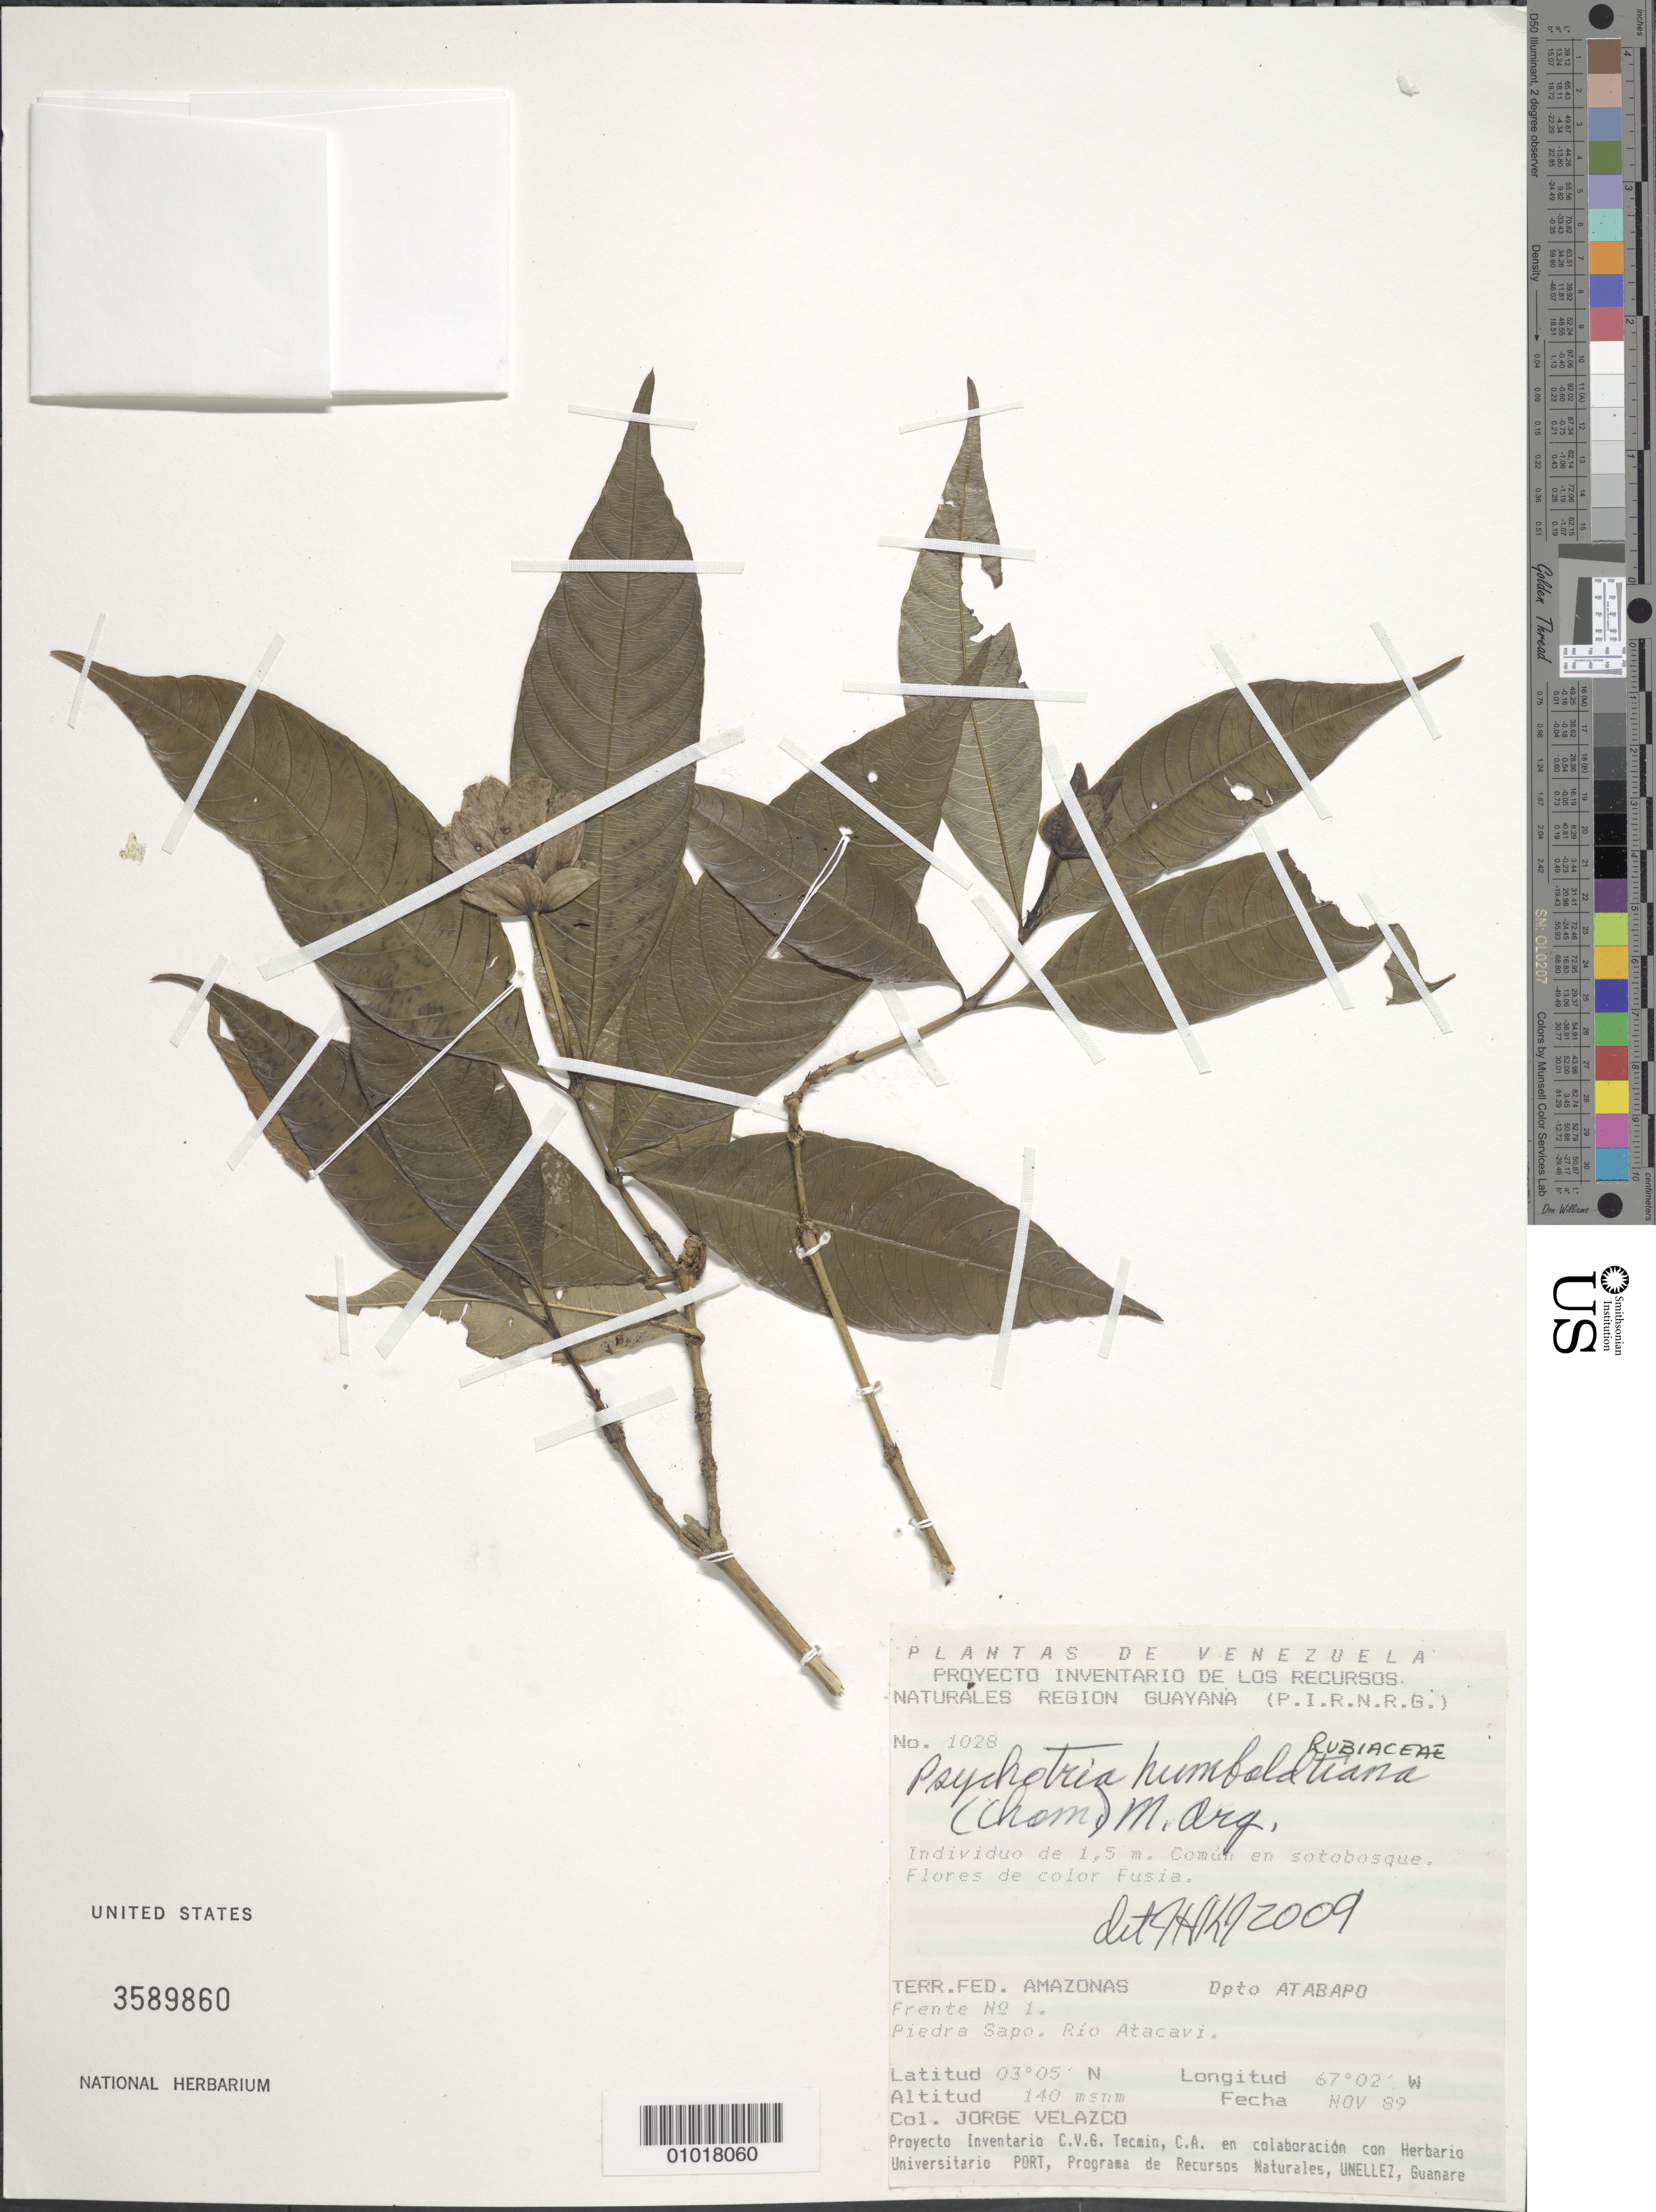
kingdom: Plantae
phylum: Tracheophyta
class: Magnoliopsida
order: Gentianales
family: Rubiaceae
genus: Psychotria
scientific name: Psychotria humboldtiana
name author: (Cham.) Müll. Arg.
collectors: J. Velazco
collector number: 1028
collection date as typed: Nov-89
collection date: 1989-11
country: Venezuela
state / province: Amazonas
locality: Frente No 1. Piedra sapo. Rio Atacavi.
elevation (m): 140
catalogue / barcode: US 3589860